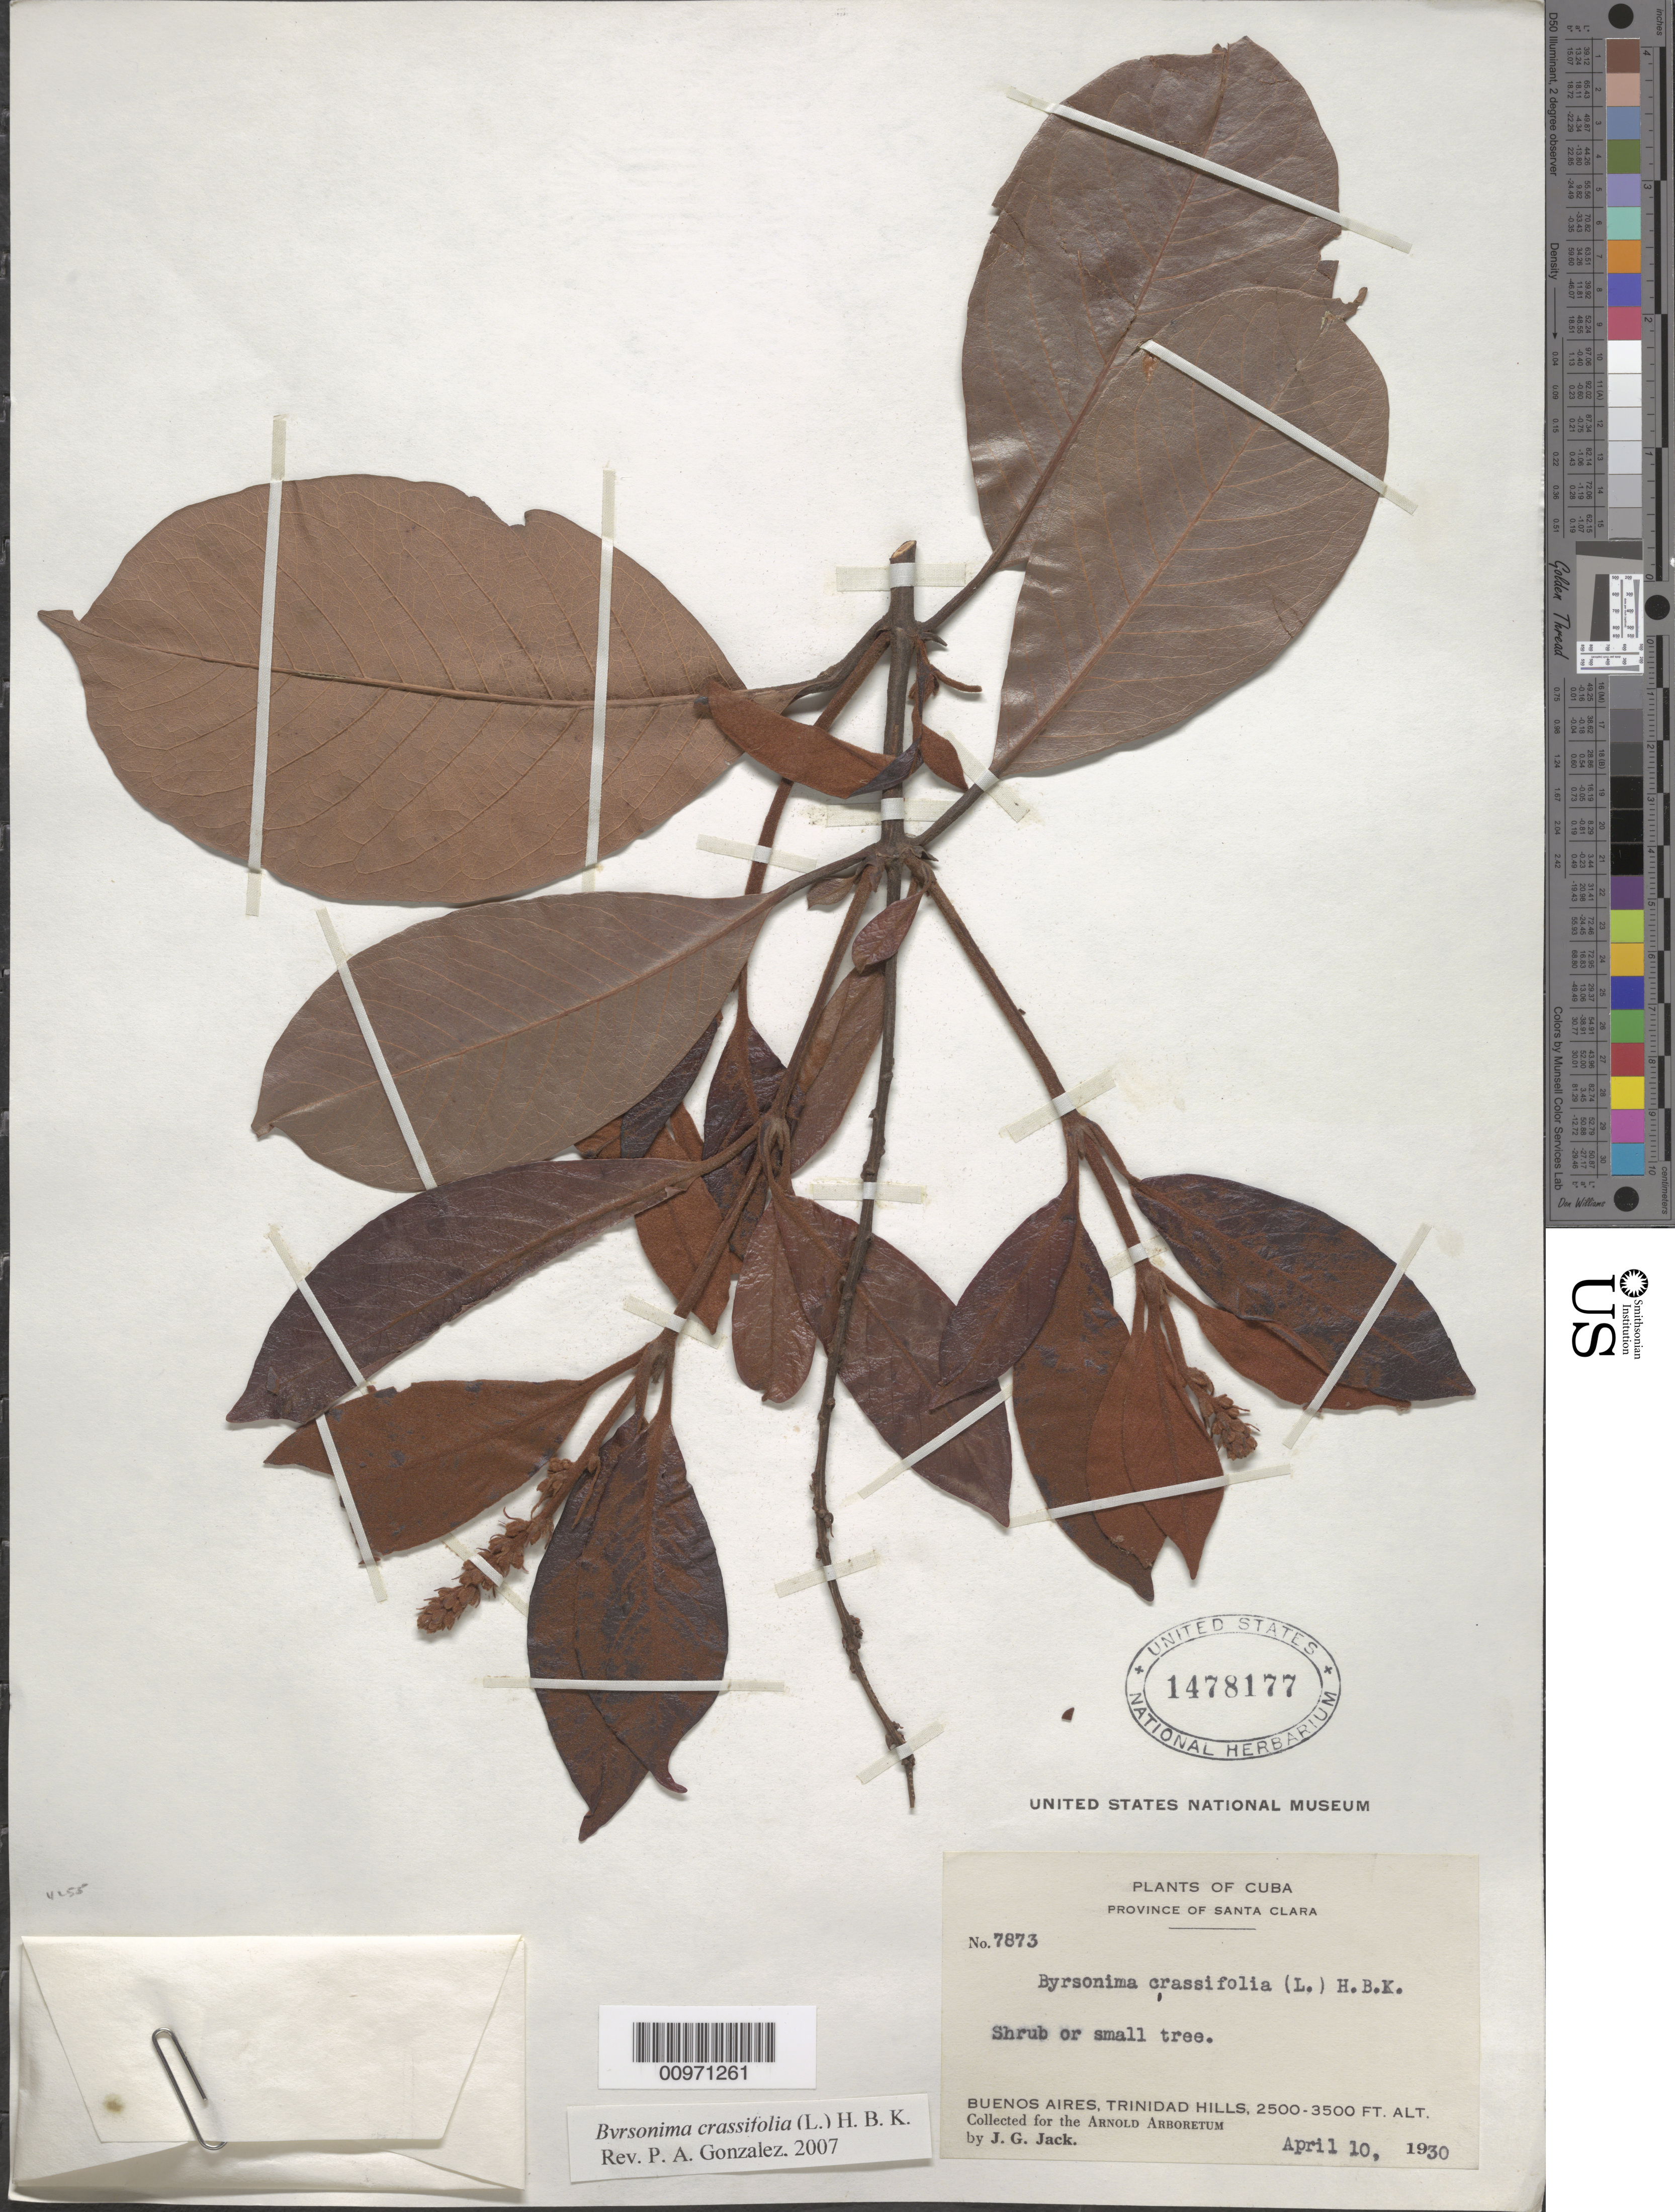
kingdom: Plantae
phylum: Tracheophyta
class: Magnoliopsida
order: Malpighiales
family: Malpighiaceae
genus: Byrsonima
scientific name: Byrsonima crassifolia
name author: (L.) Kunth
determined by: González, P. A.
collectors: J. G. Jack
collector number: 7873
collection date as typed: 10 Apr 1930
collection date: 1930-04-10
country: Cuba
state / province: Santa Clara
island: Cuba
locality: Buenos Aires, Trinidad Hills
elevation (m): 762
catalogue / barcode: US 1478177